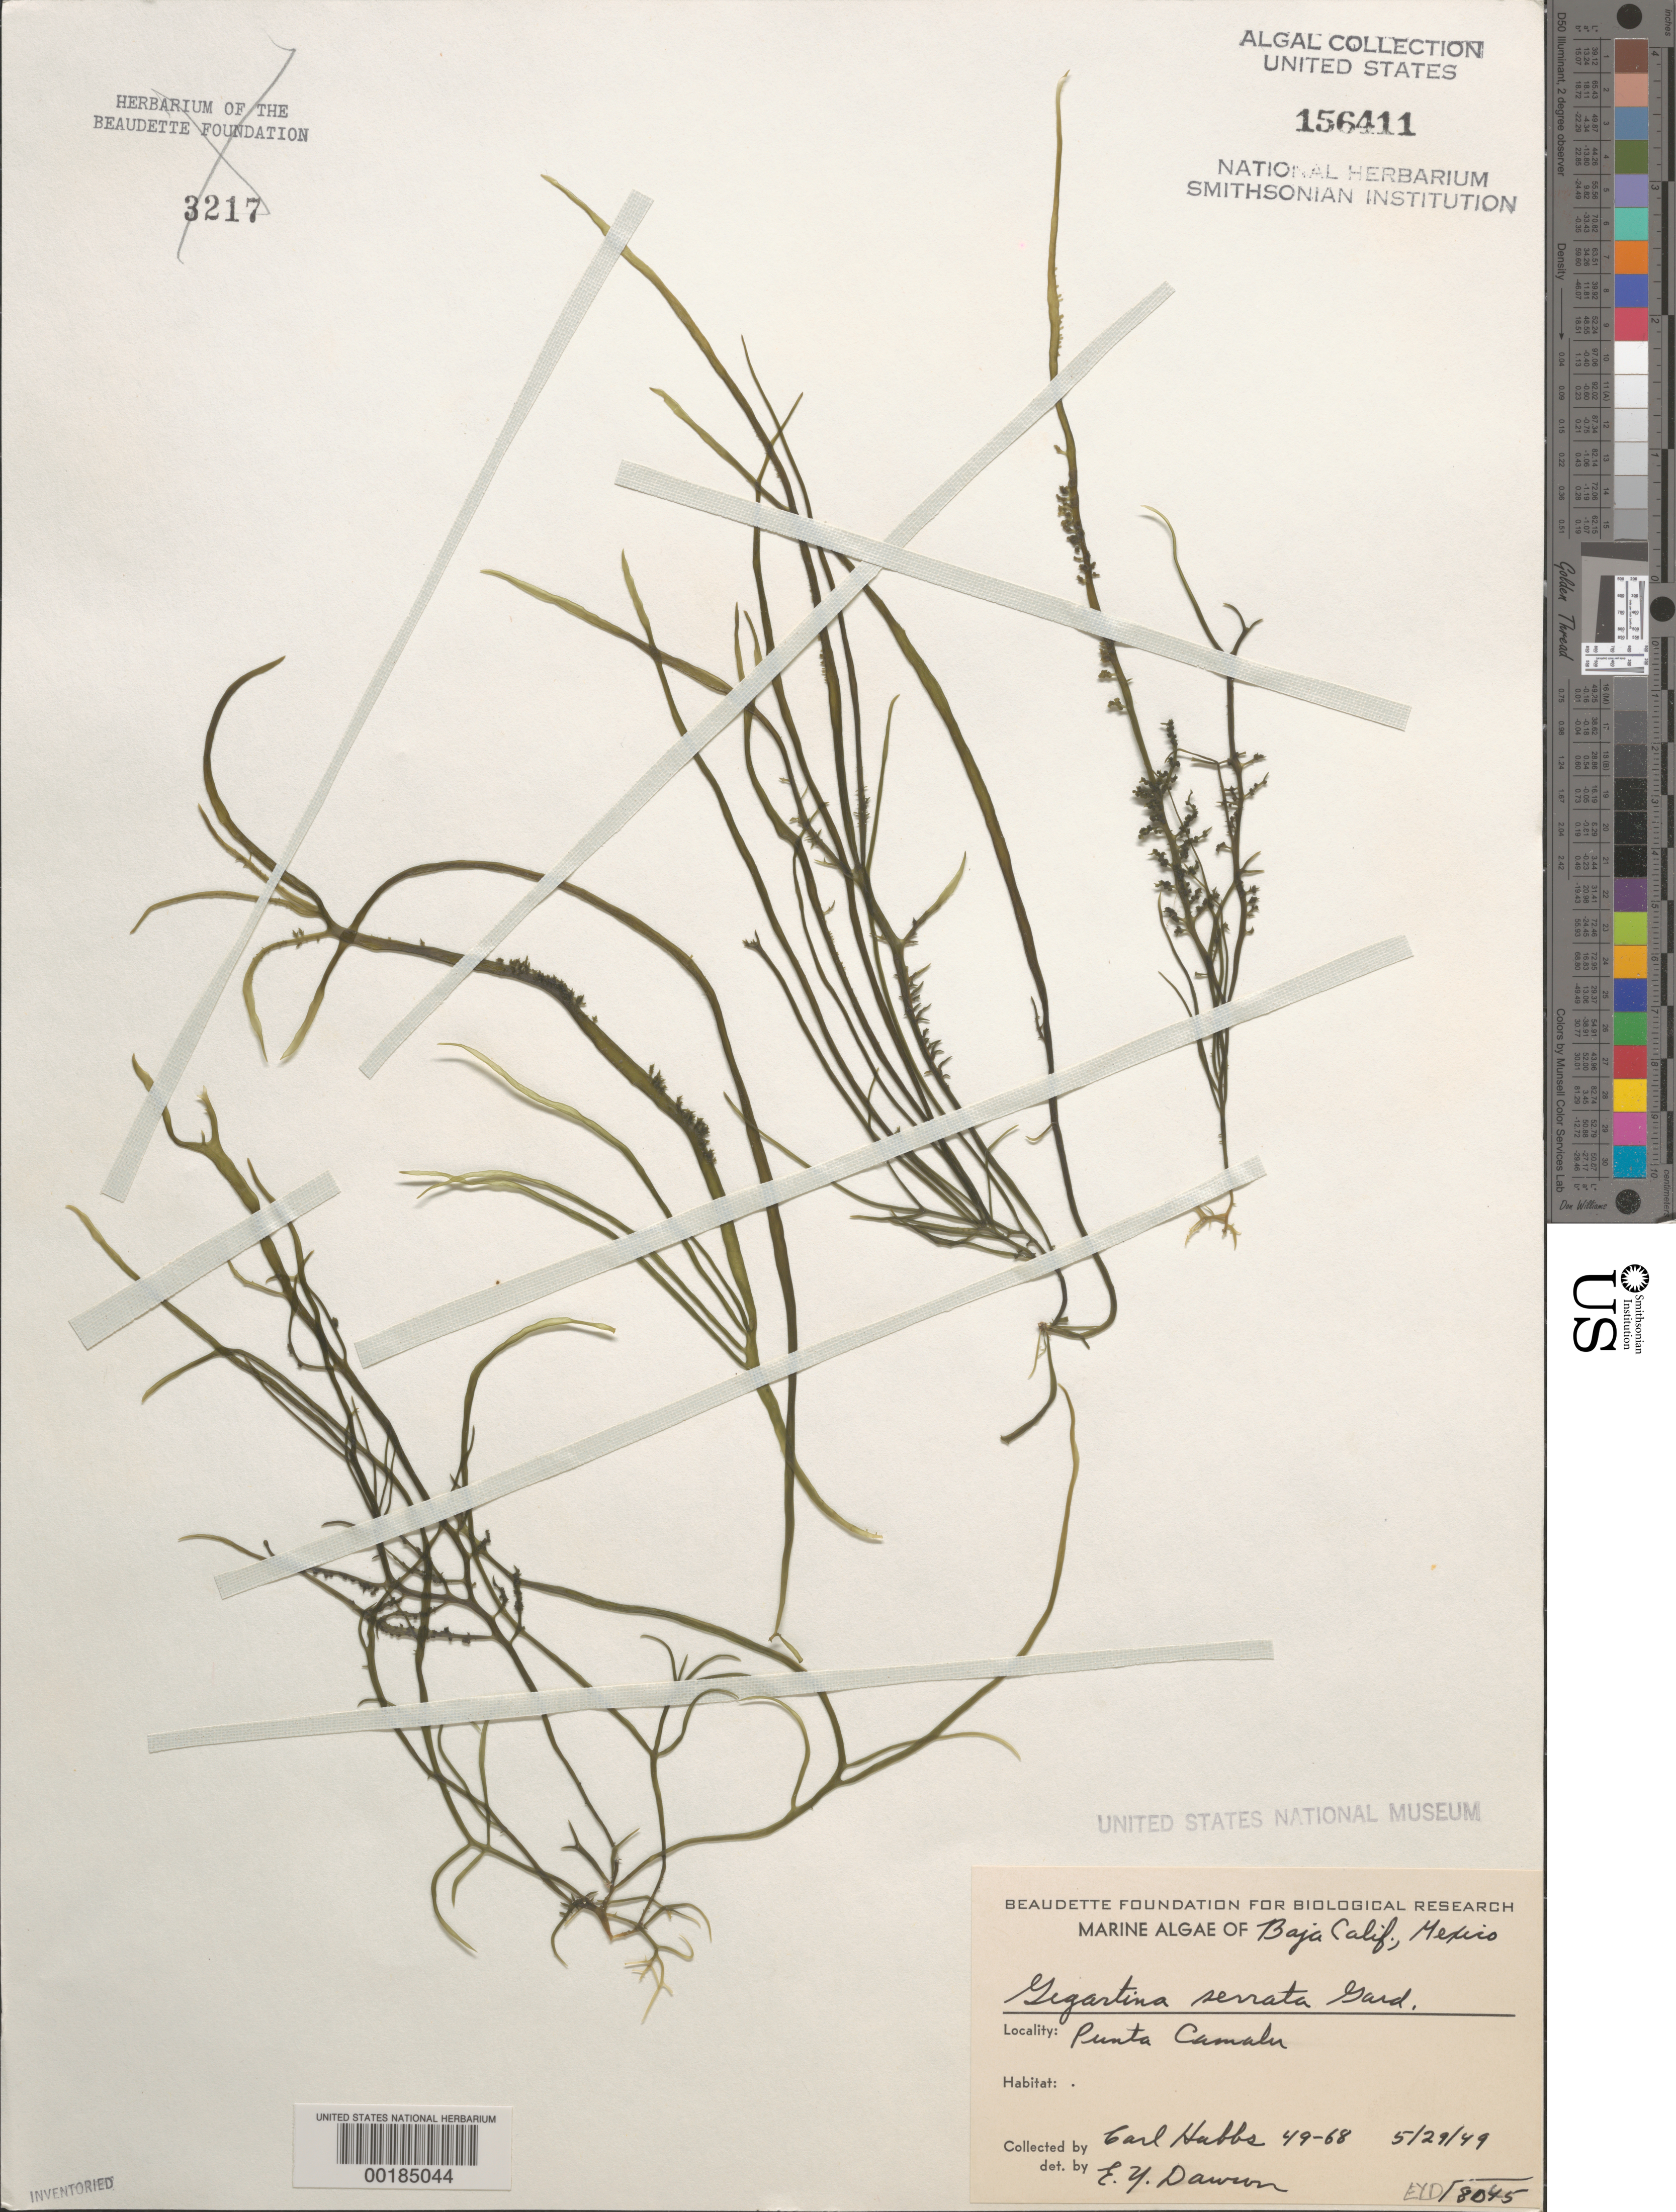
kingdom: Plantae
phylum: Rhodophyta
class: Florideophyceae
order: Gigartinales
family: Gigartinaceae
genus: Chondracanthus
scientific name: Chondracanthus serratus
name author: (N.L. Gardner) J.R. Hughey & Hommersand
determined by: Algae name updating Project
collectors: C. Hubbs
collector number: EYD 8045 & HUBBS 49-68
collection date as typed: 29 May 1949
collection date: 1949-05-29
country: Mexico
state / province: Baja California Norte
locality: Punta Camalu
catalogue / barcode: US 156411